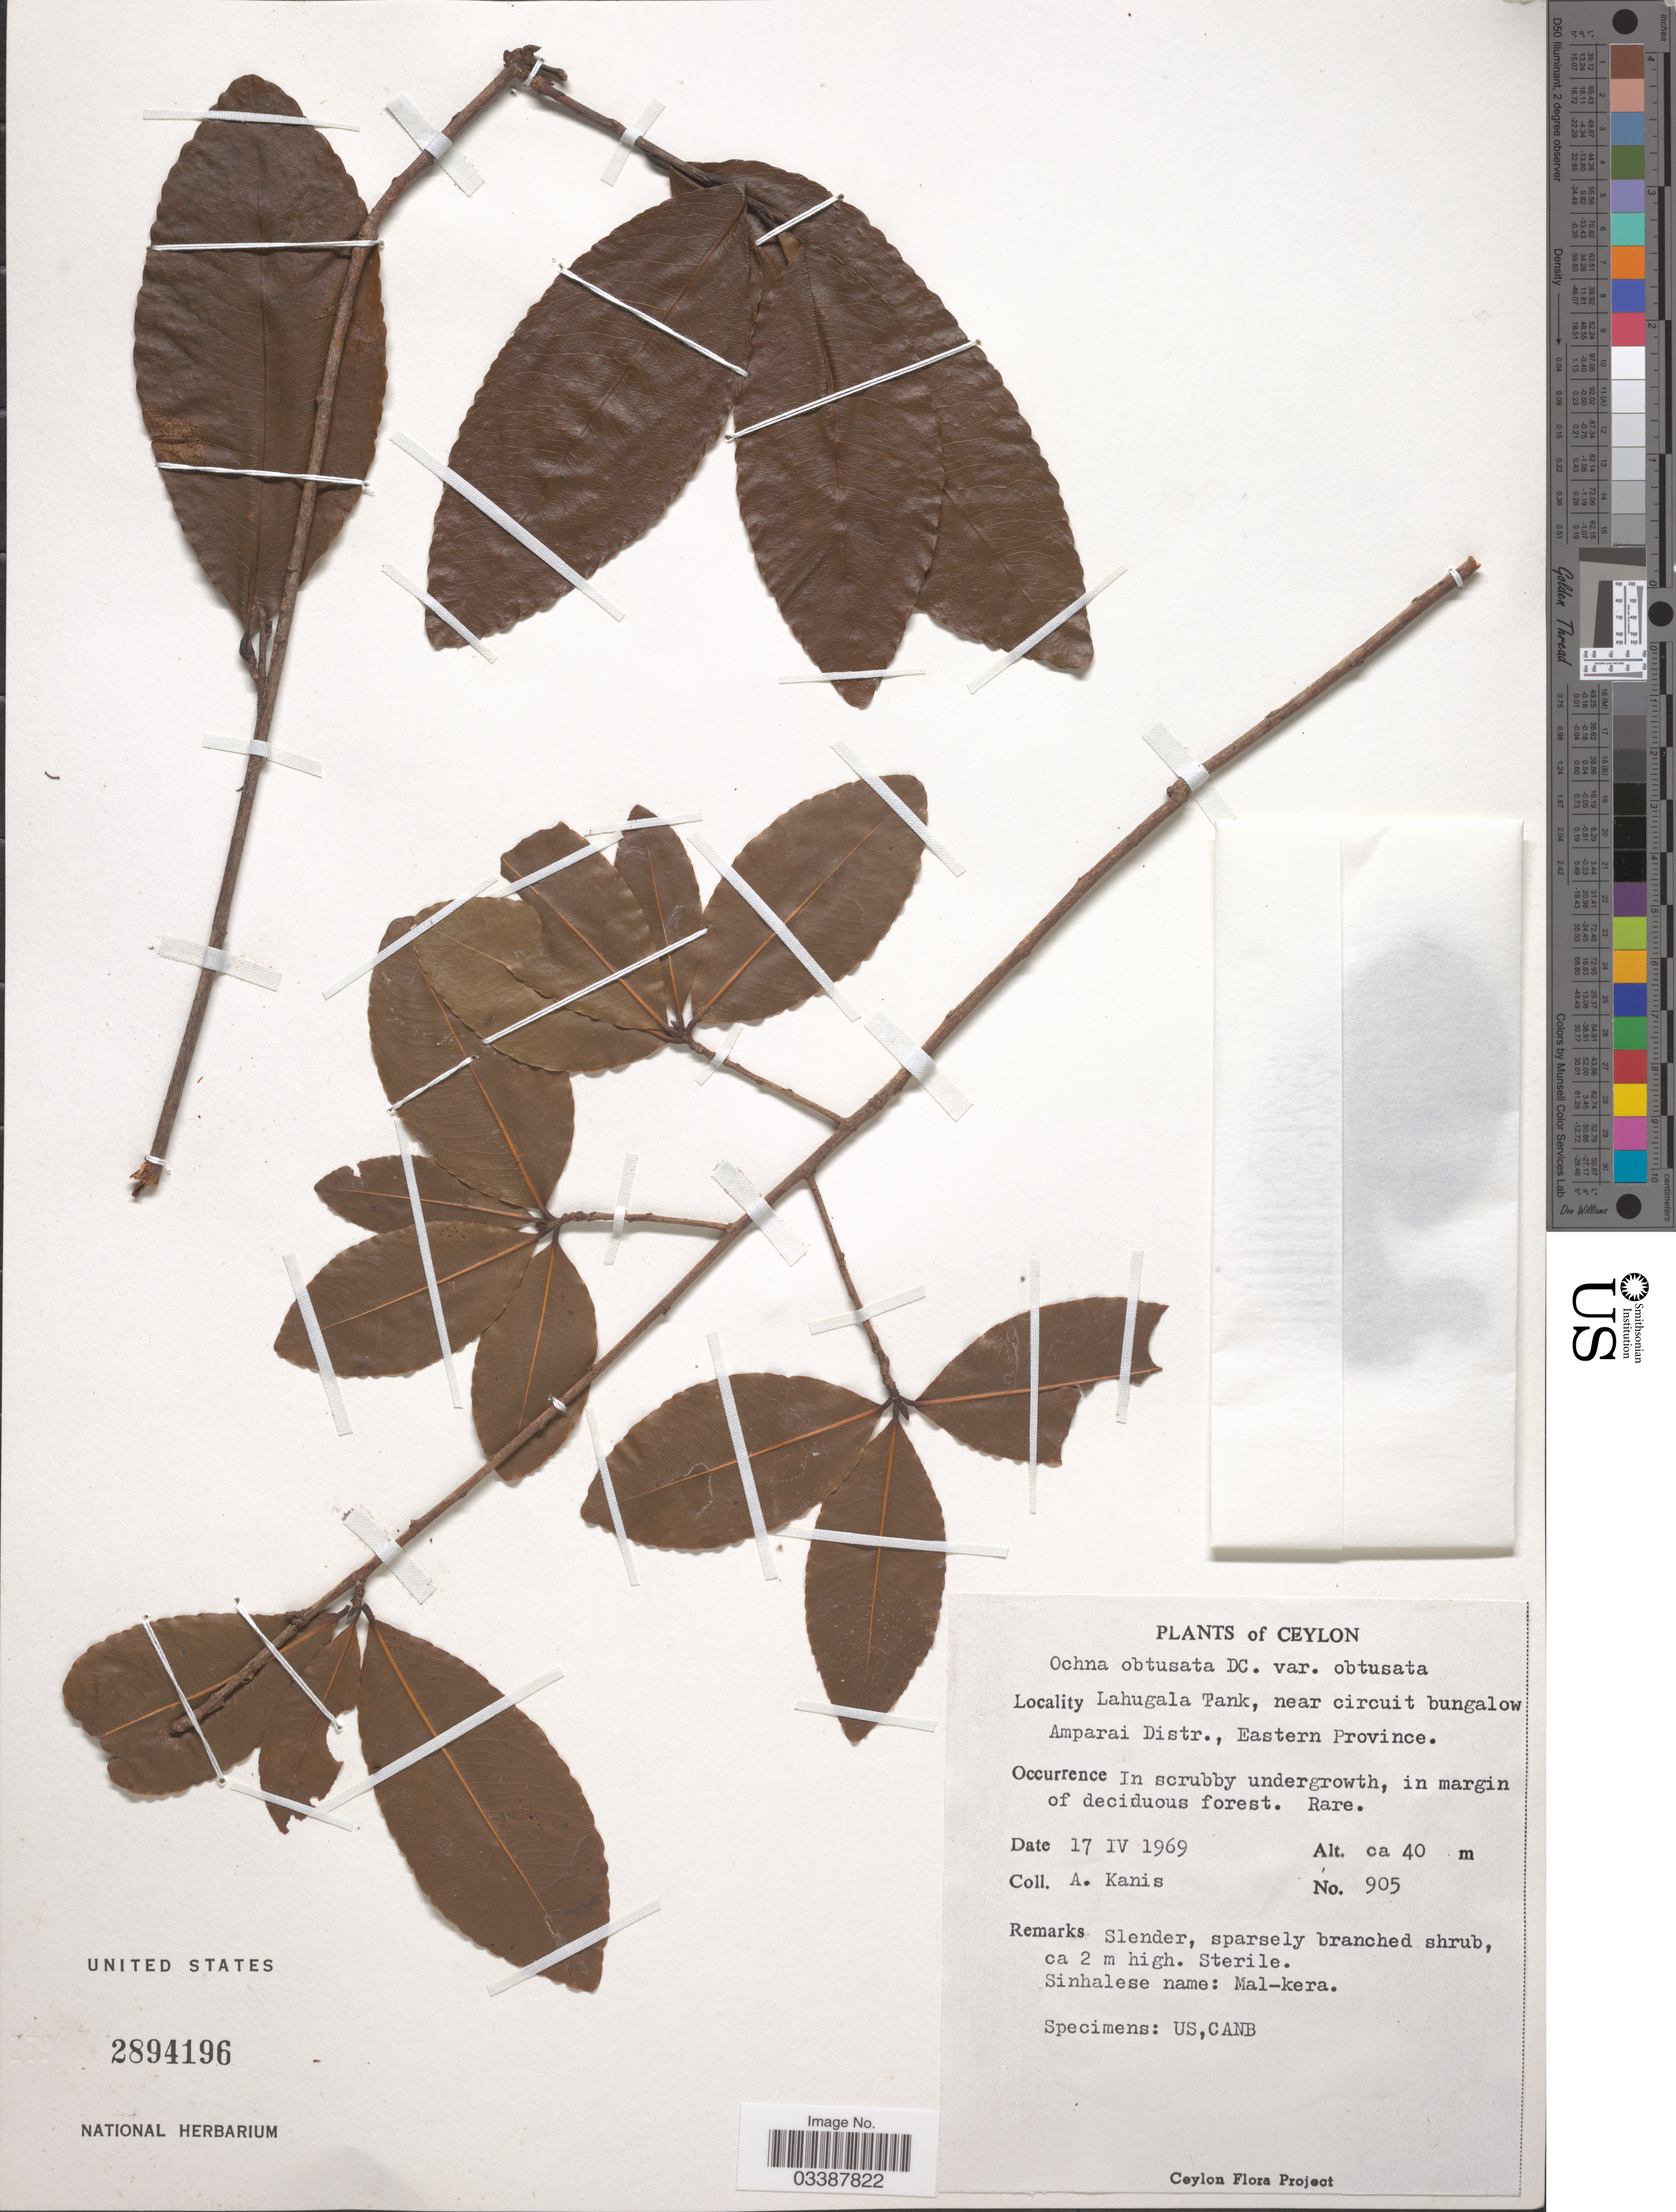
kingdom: Plantae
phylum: Tracheophyta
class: Magnoliopsida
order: Malpighiales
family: Ochnaceae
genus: Ochna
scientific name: Ochna obtusata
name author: DC.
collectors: A. Kanis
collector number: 905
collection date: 1969-04-17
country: Sri Lanka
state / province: Eastern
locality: Ceylon. Lahugala Tank, near circuit bungalow Amparai Distr.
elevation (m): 40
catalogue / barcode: US 2894196